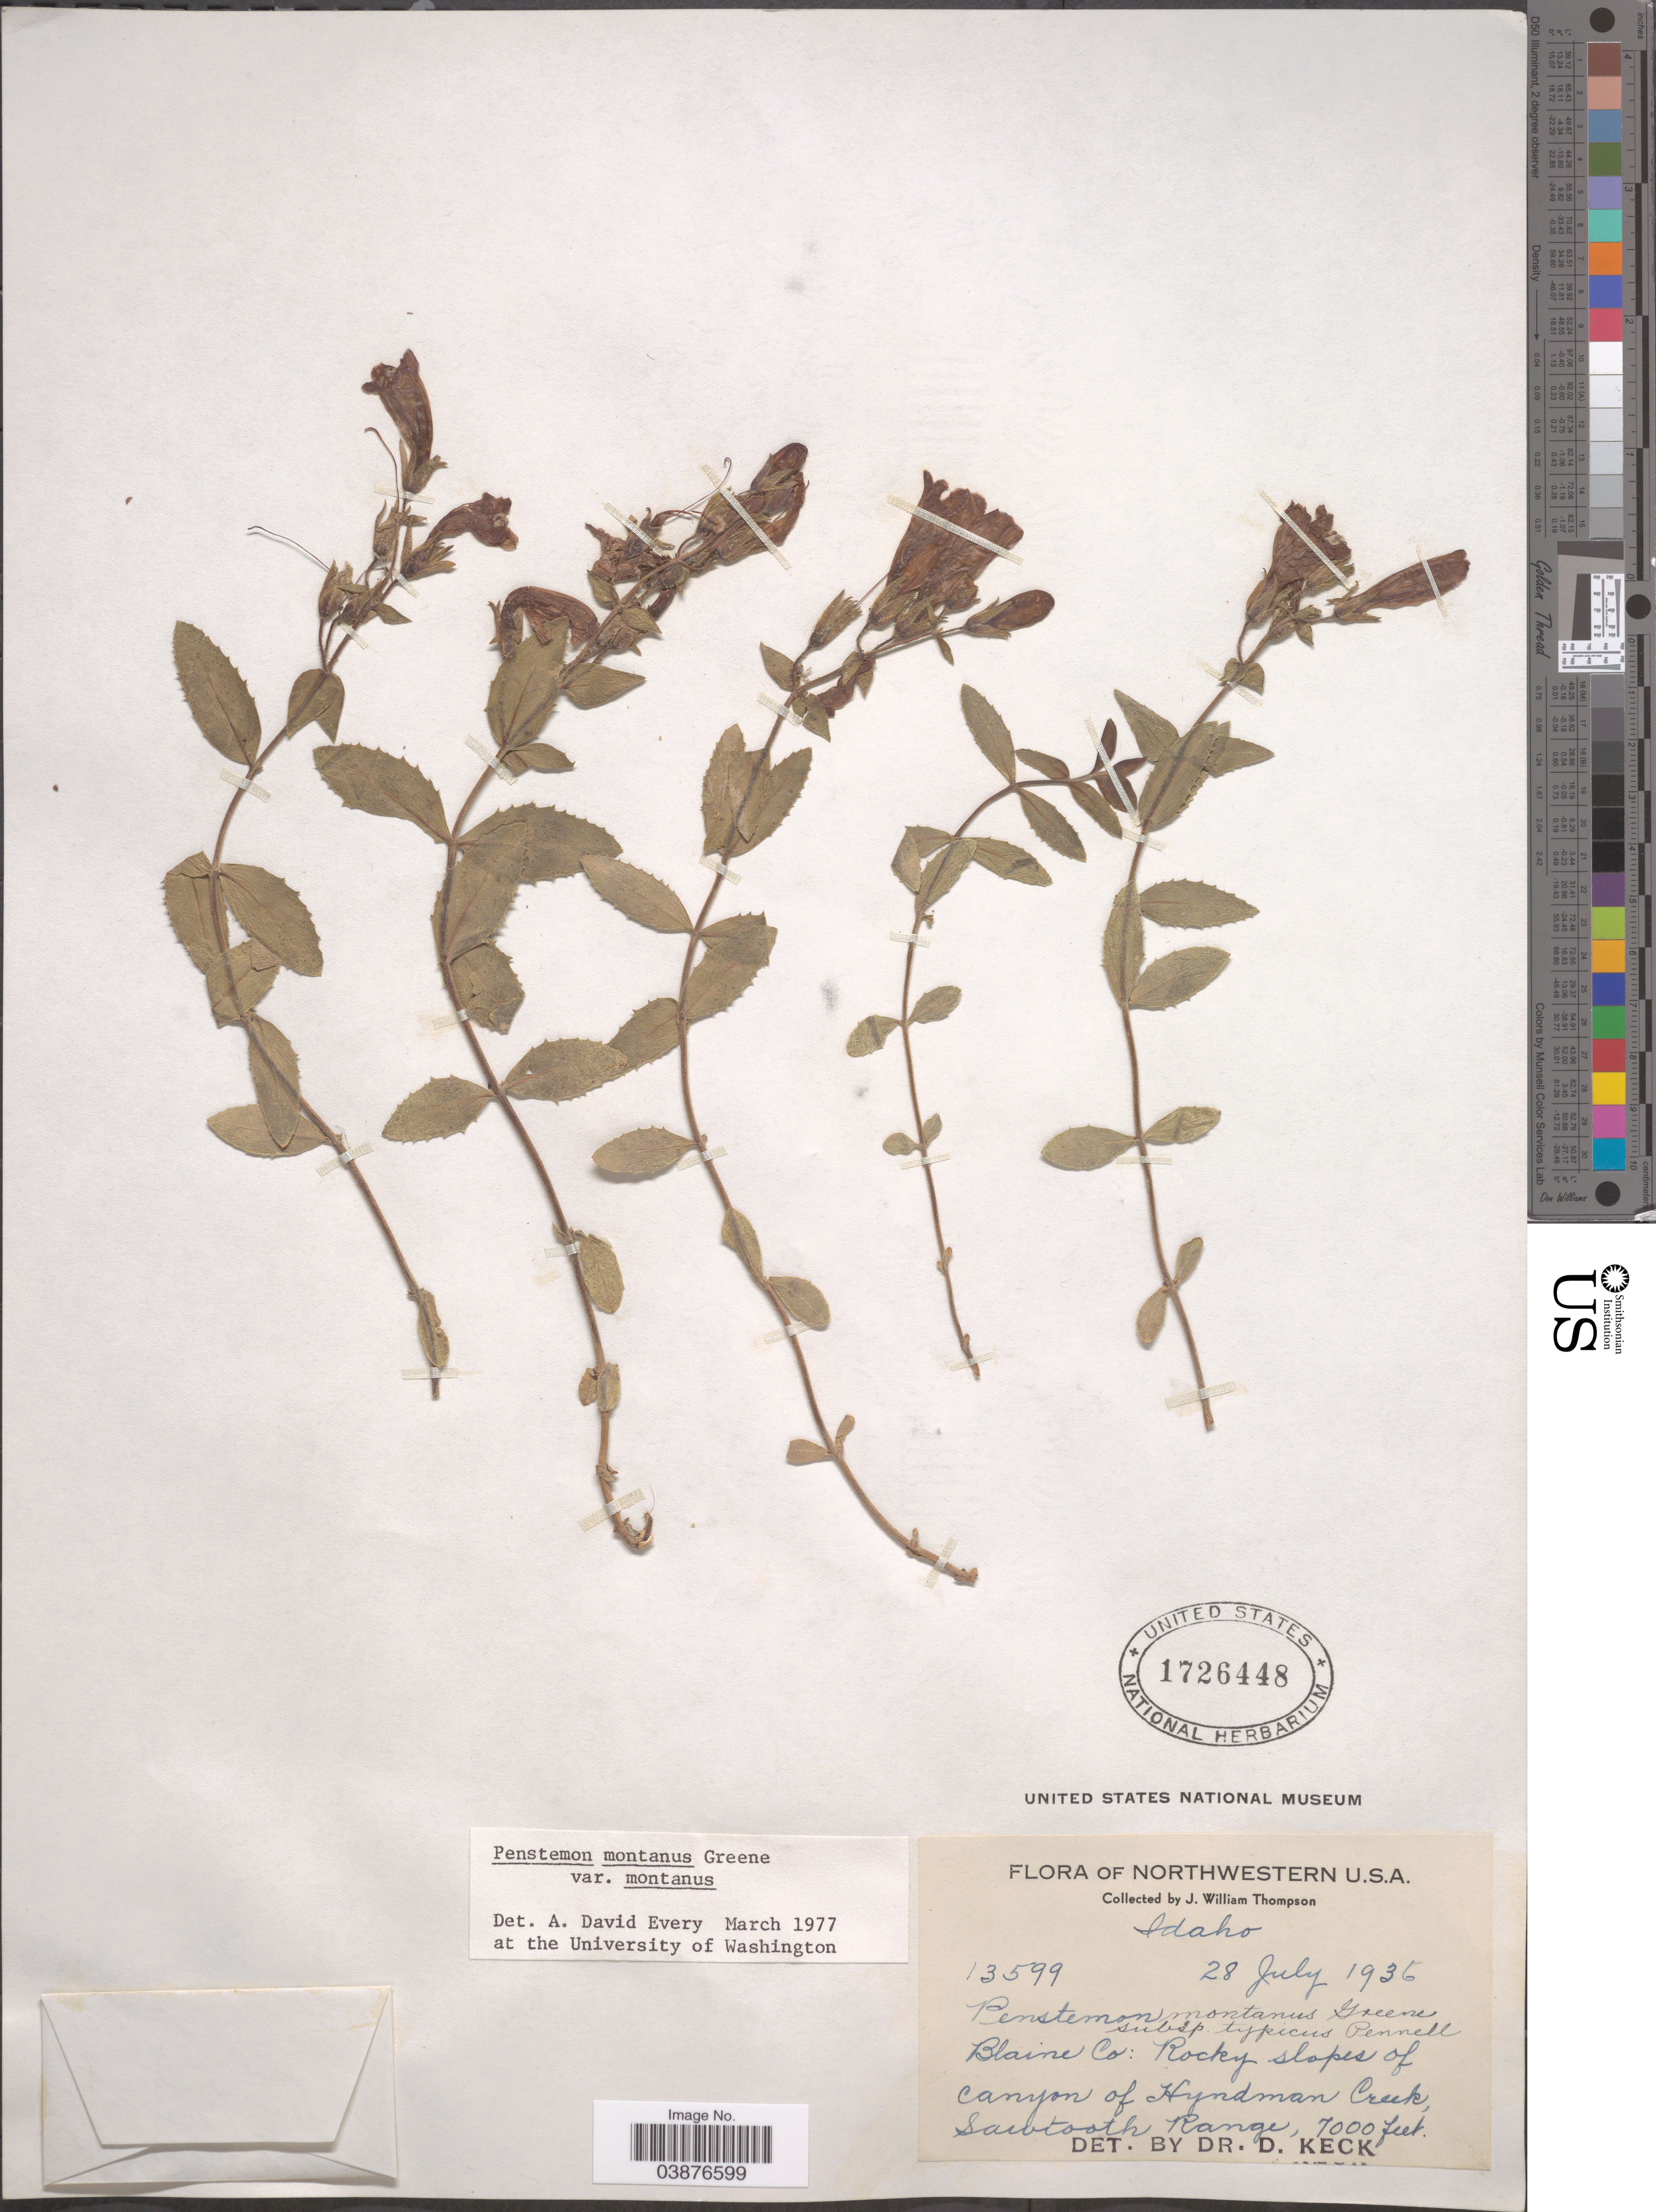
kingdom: Plantae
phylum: Tracheophyta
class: Magnoliopsida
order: Lamiales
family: Plantaginaceae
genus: Penstemon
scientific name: Penstemon montanus var. montanus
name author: Greene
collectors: J. W. Thompson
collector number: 13599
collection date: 1936-07-28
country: United States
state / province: Idaho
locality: Northwestern U.S.A. Blaine Co: Rocky slopes of canyon of Hyndman Creek, Sawtooth Range.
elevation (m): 2134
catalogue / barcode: US 1726448